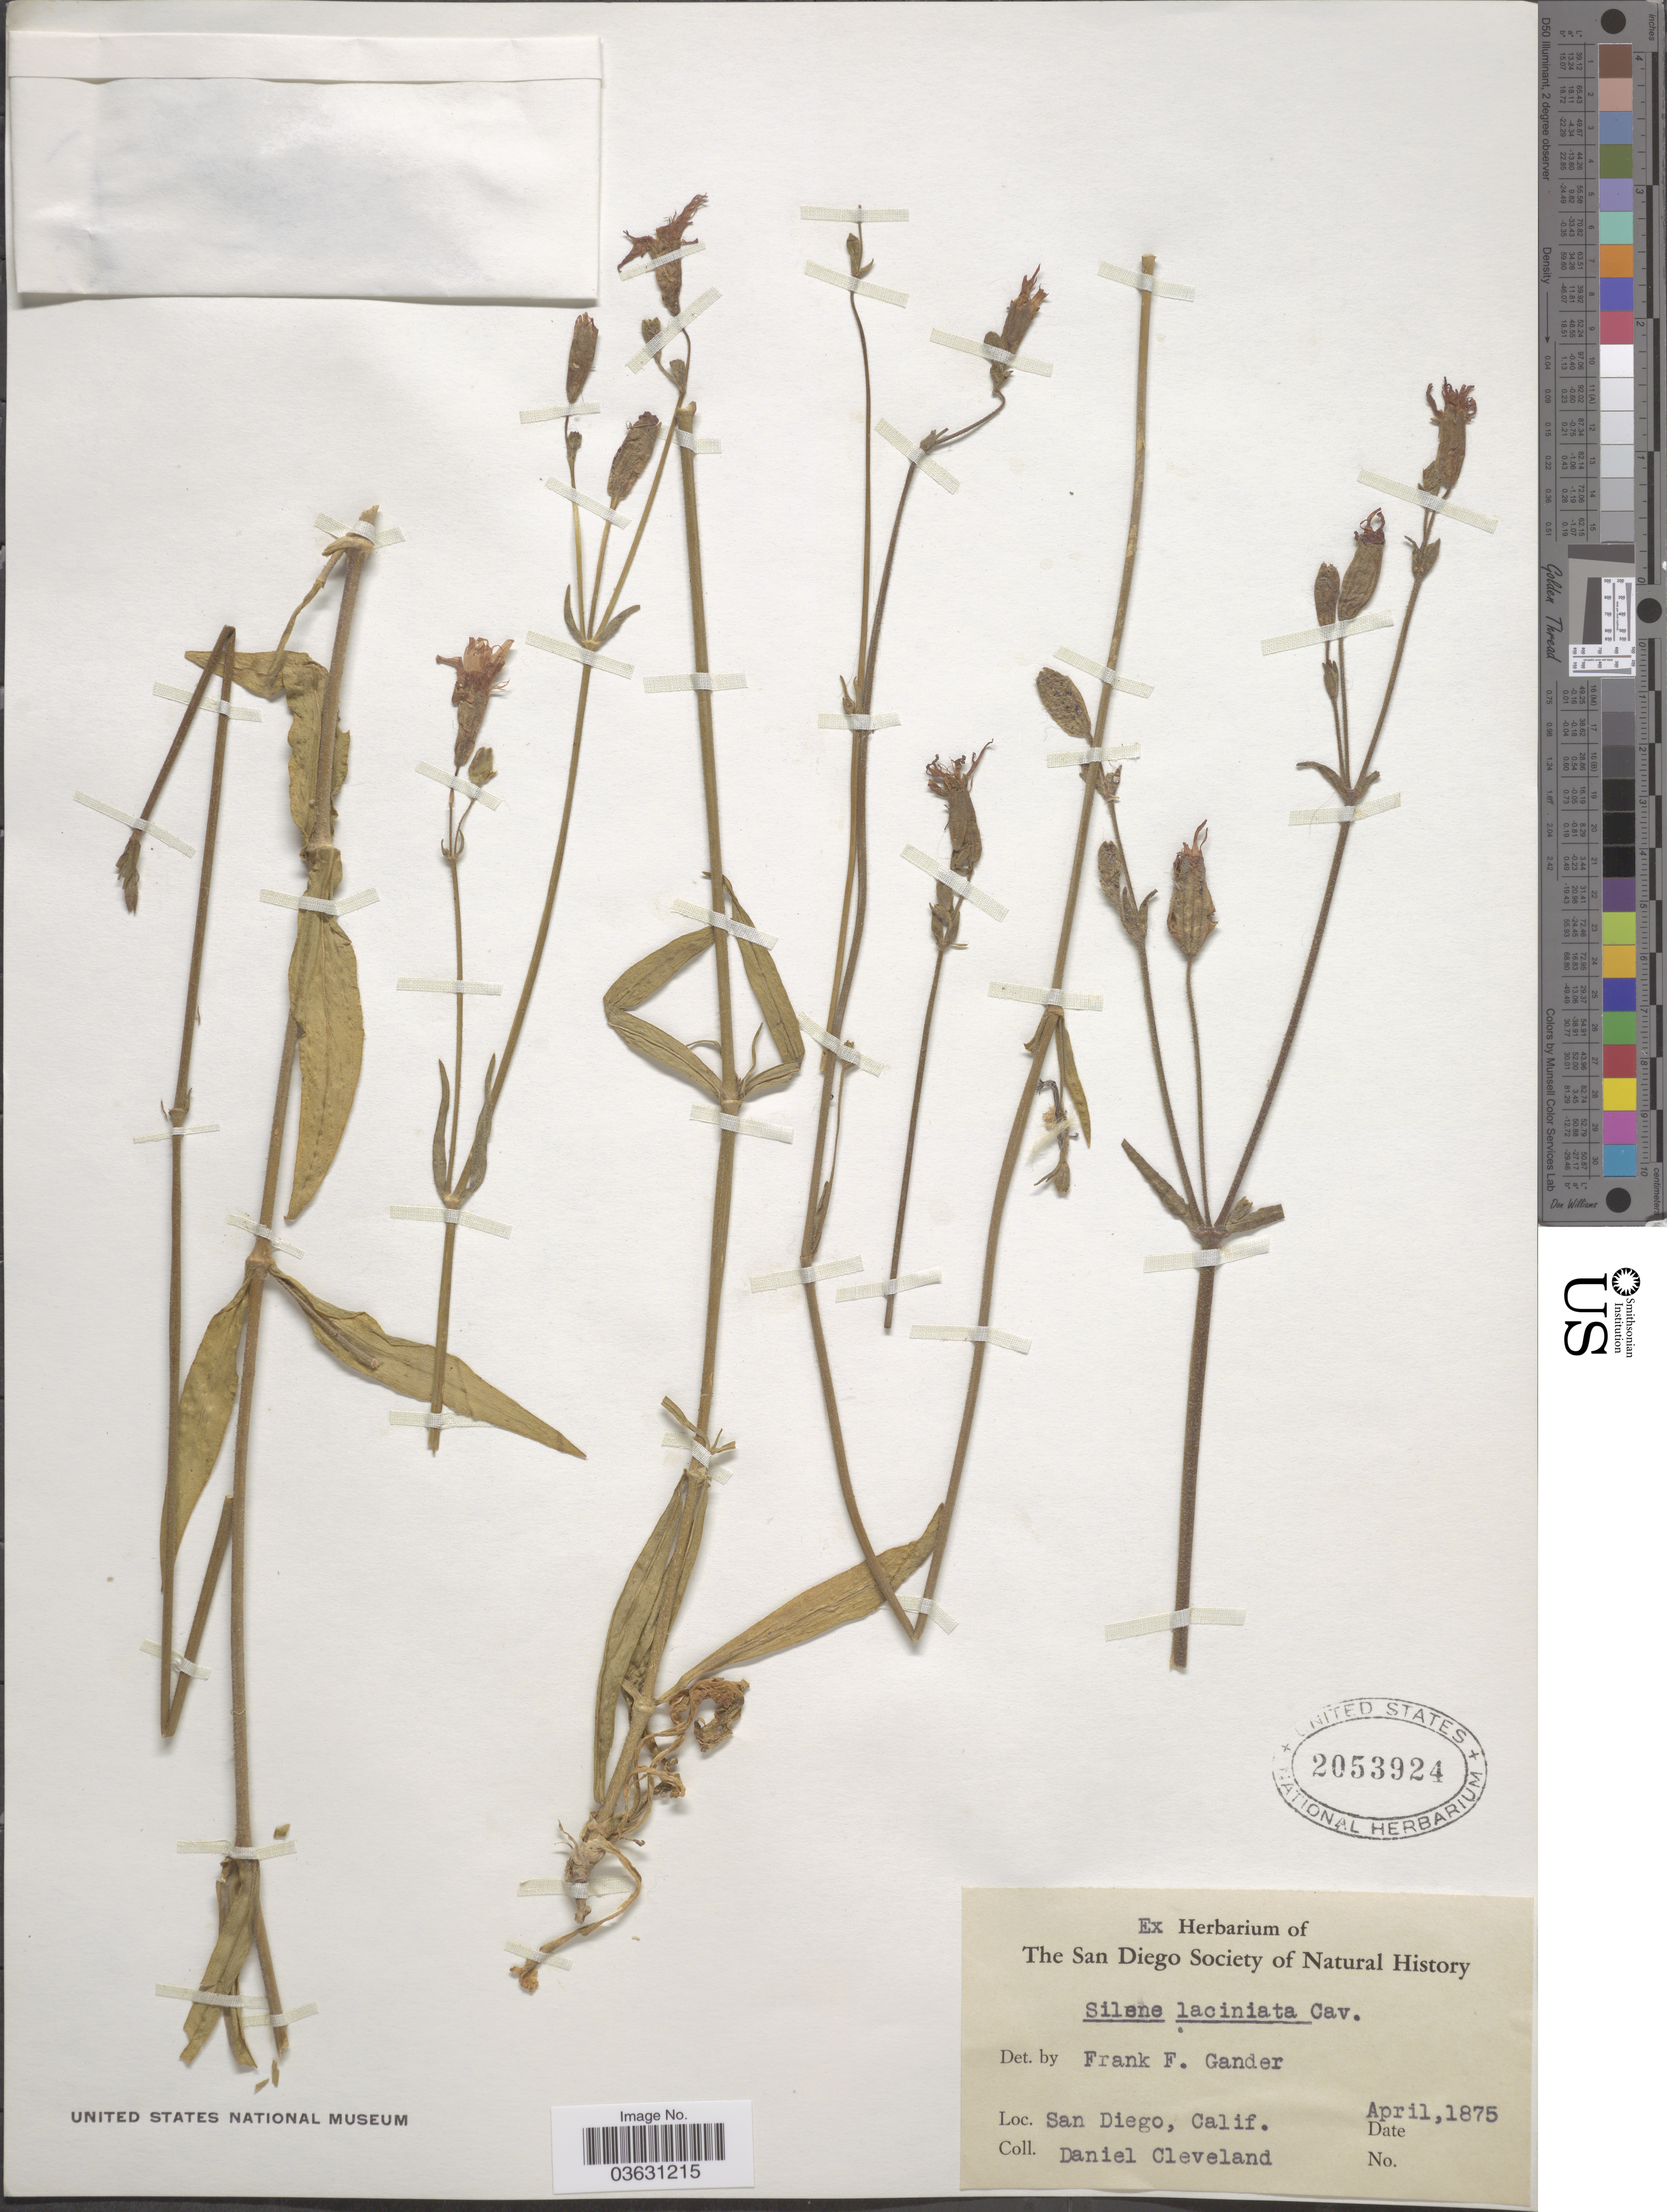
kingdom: Plantae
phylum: Tracheophyta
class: Magnoliopsida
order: Caryophyllales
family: Caryophyllaceae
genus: Silene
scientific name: Silene laciniata var. latifolia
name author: C.L. Hitchc. & Maguire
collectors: D. Cleveland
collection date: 1875-04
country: United States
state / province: California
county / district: San Diego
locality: San Diego.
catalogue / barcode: US 2053924